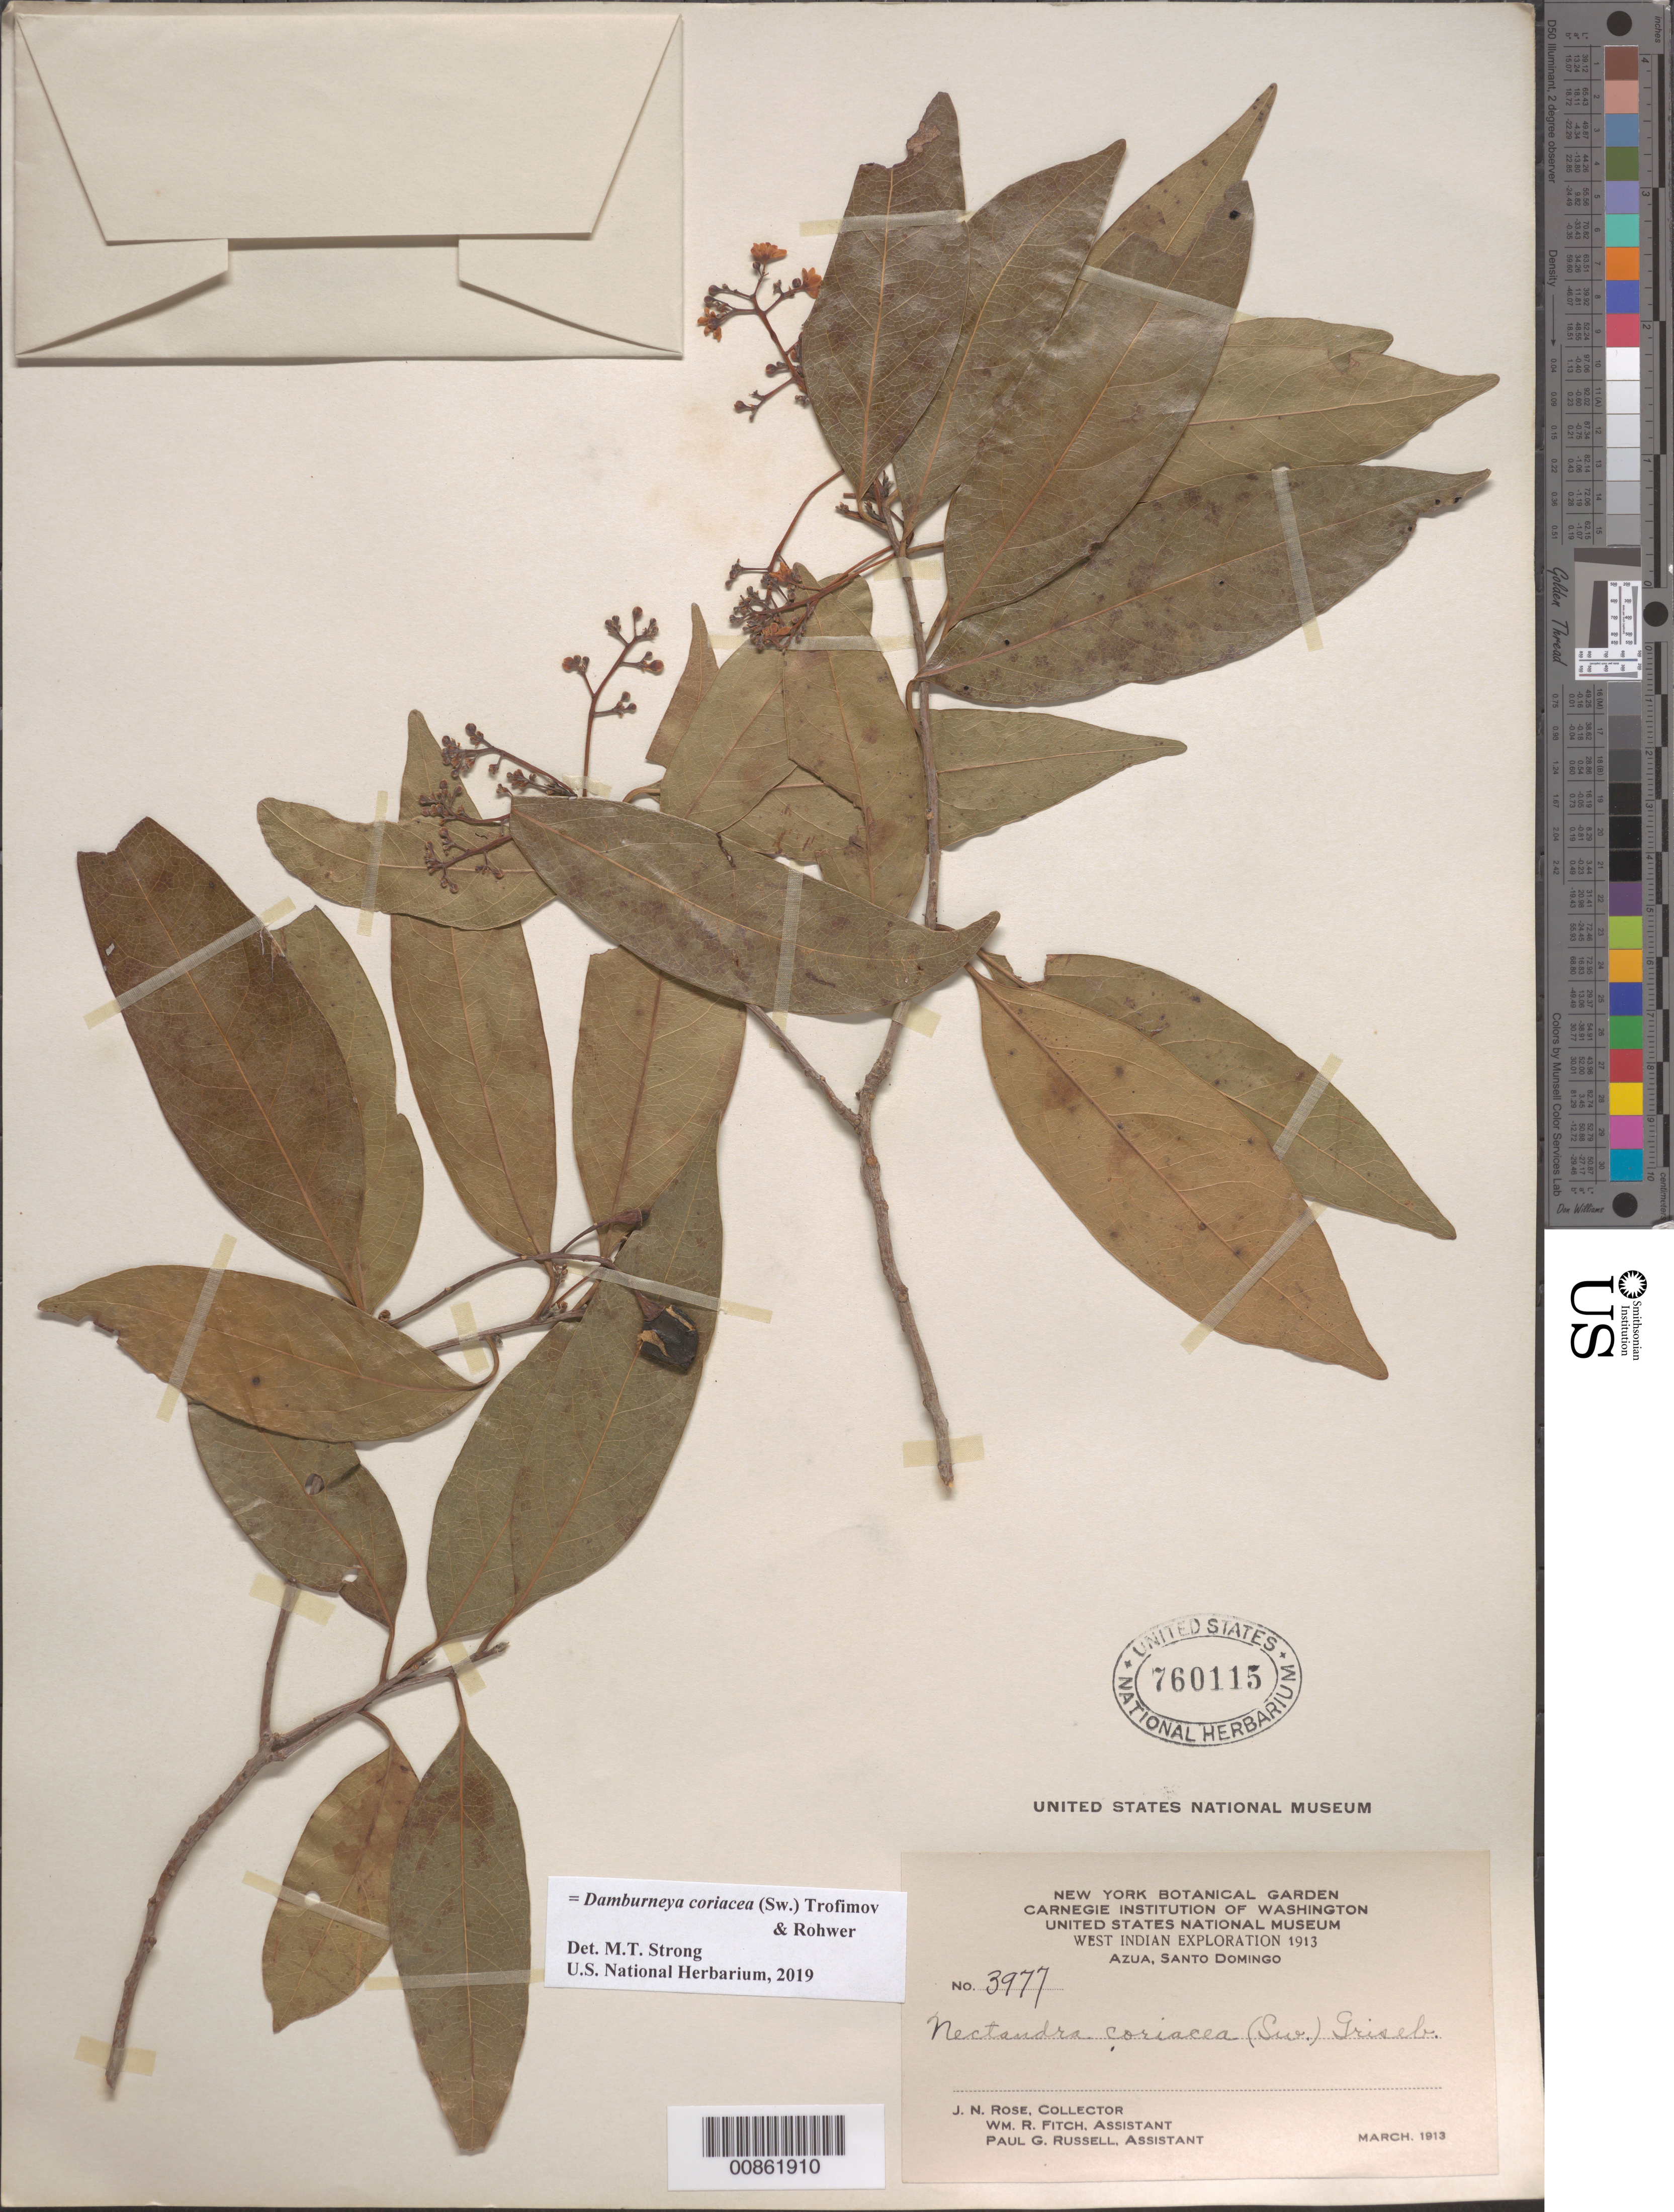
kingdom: Plantae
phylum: Tracheophyta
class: Magnoliopsida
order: Laurales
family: Lauraceae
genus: Damburneya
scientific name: Damburneya coriacea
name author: (Sw.) Trofimov & Rohwer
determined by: Strong, M. T., (US), Smithsonian Institution - National Museum of Natural History (UNITED STATES)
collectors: J. N. Rose, W. R. Fitch & P. G. Russell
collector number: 3977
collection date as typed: Mar 1913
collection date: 1913-03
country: Dominican Republic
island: Hispaniola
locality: Azua, Santo Domingo.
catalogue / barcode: US 760115